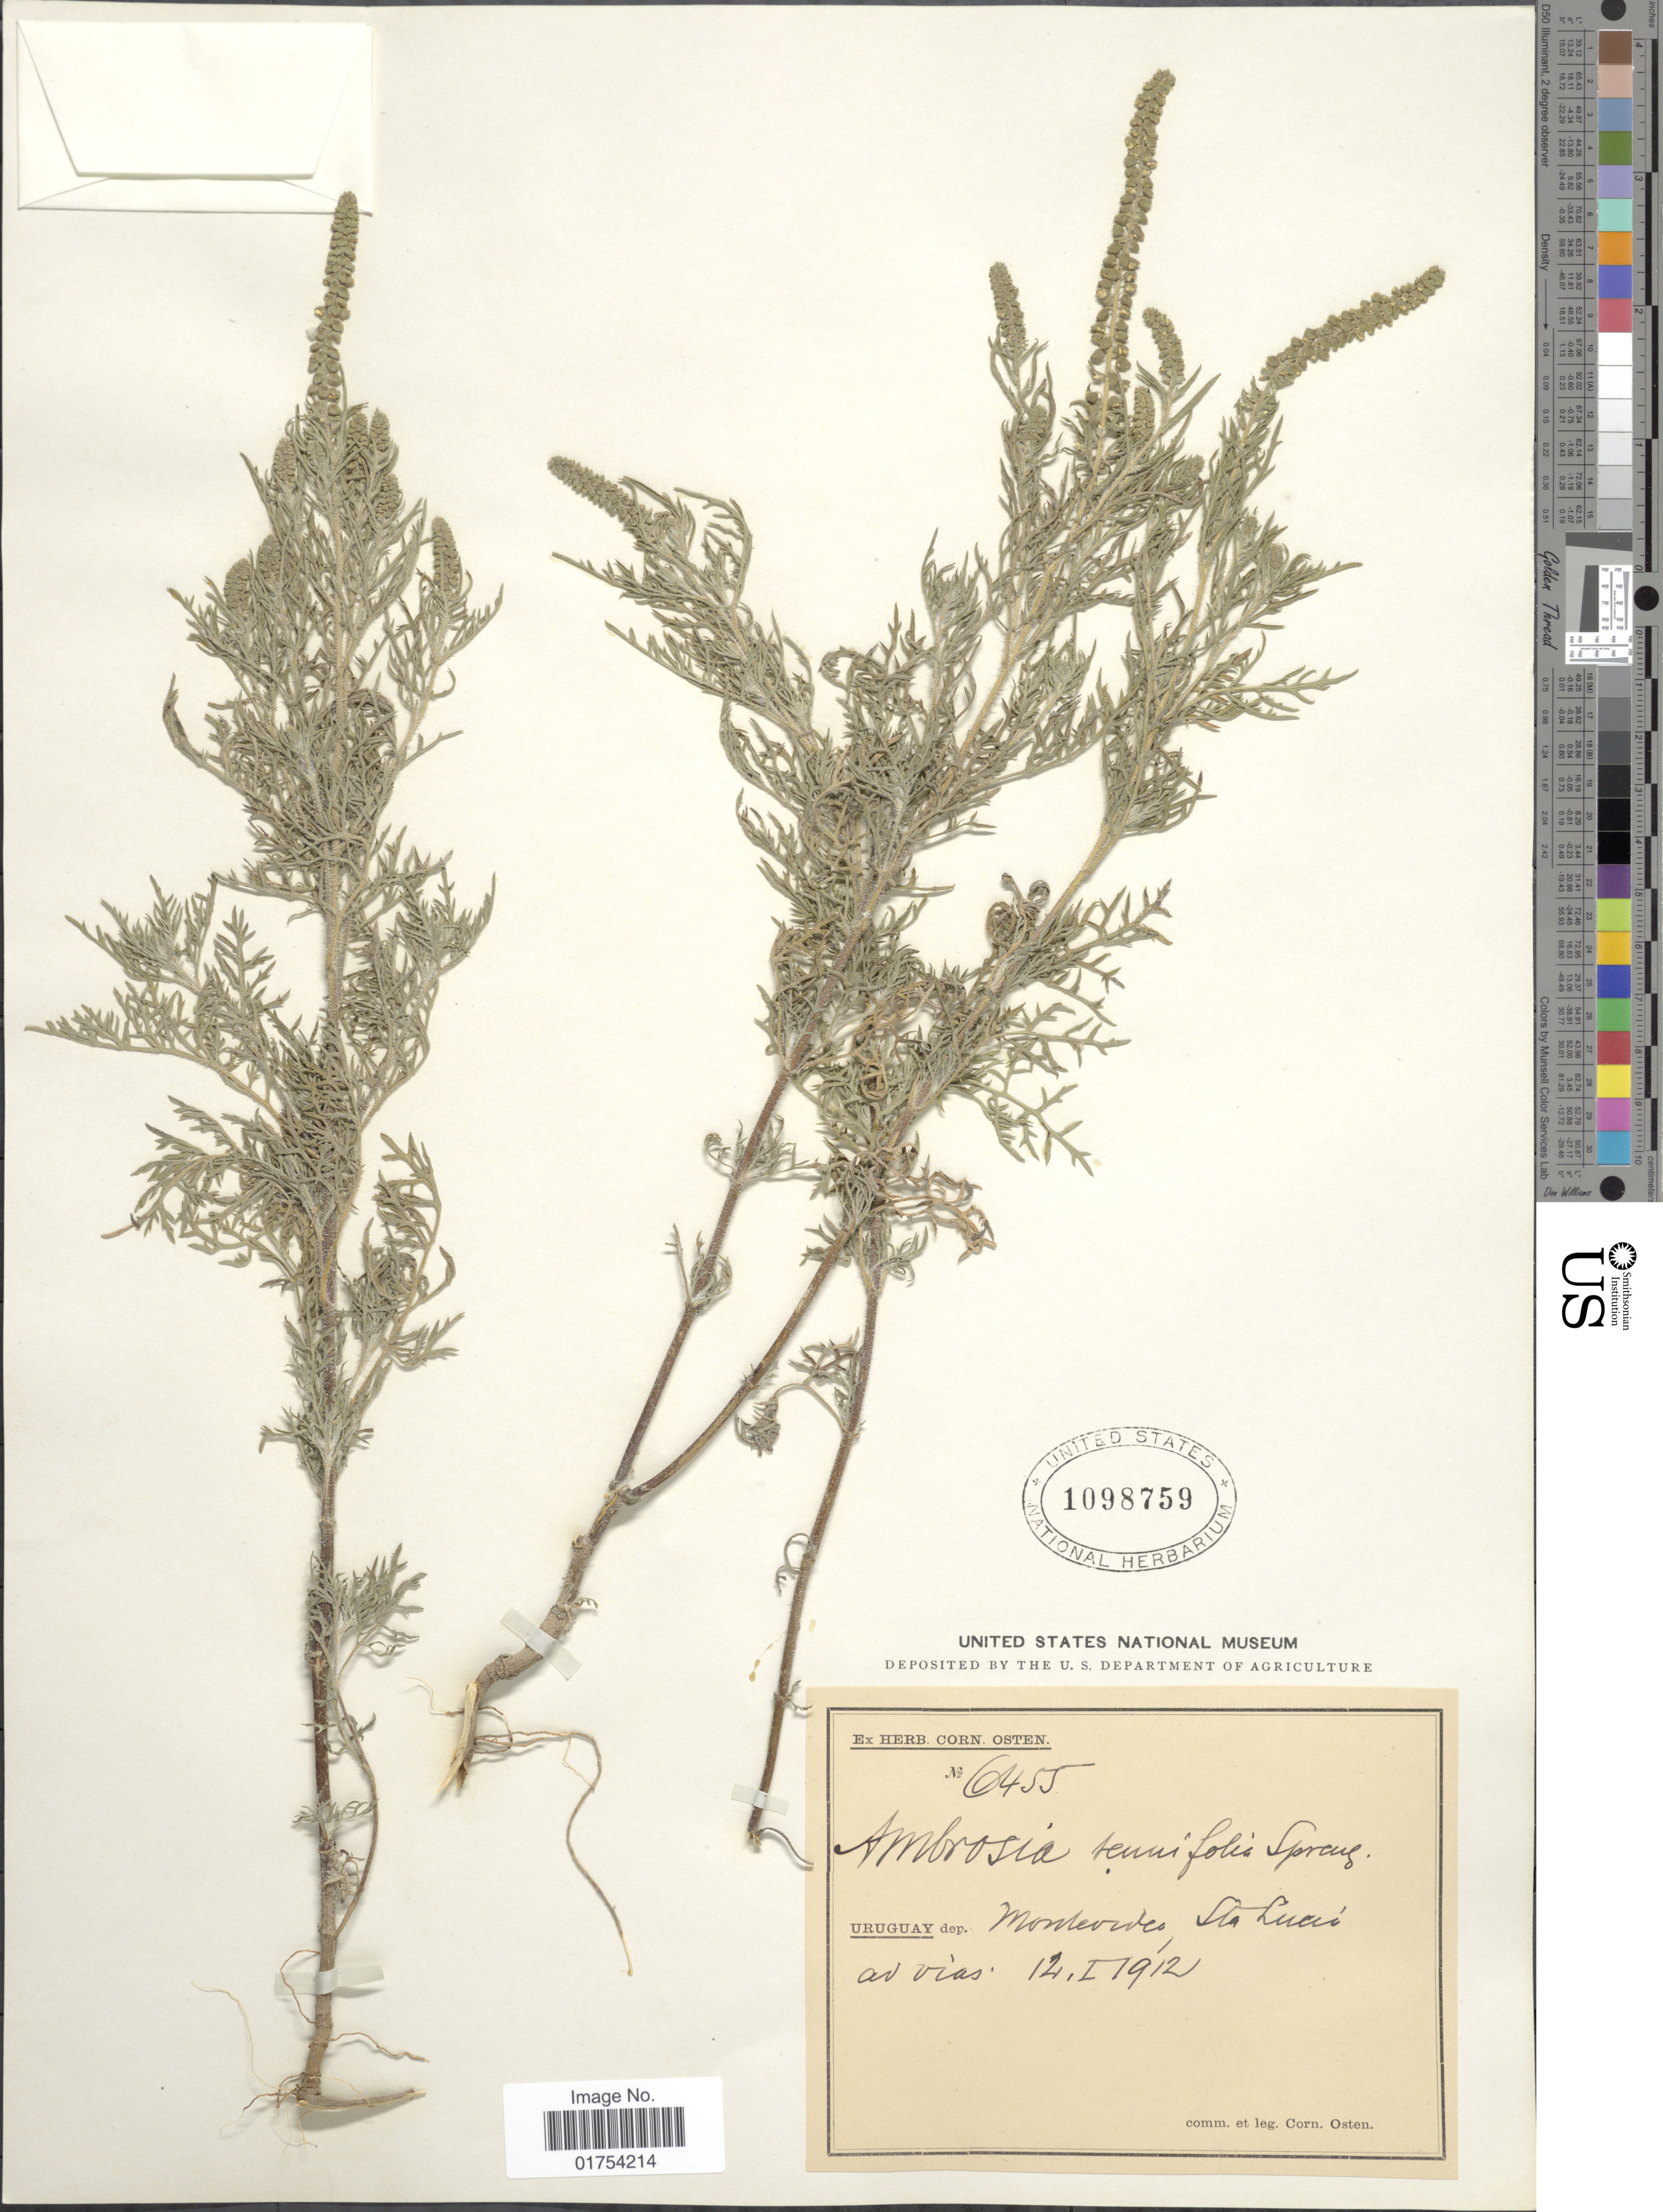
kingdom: Plantae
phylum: Tracheophyta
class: Magnoliopsida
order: Asterales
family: Asteraceae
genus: Ambrosia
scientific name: Ambrosia tenuifolia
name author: Spreng.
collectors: C. Osten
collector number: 6455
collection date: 1912-01-12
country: Uruguay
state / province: Montevideo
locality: Sta. Lucia ad vias.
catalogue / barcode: US 1098759